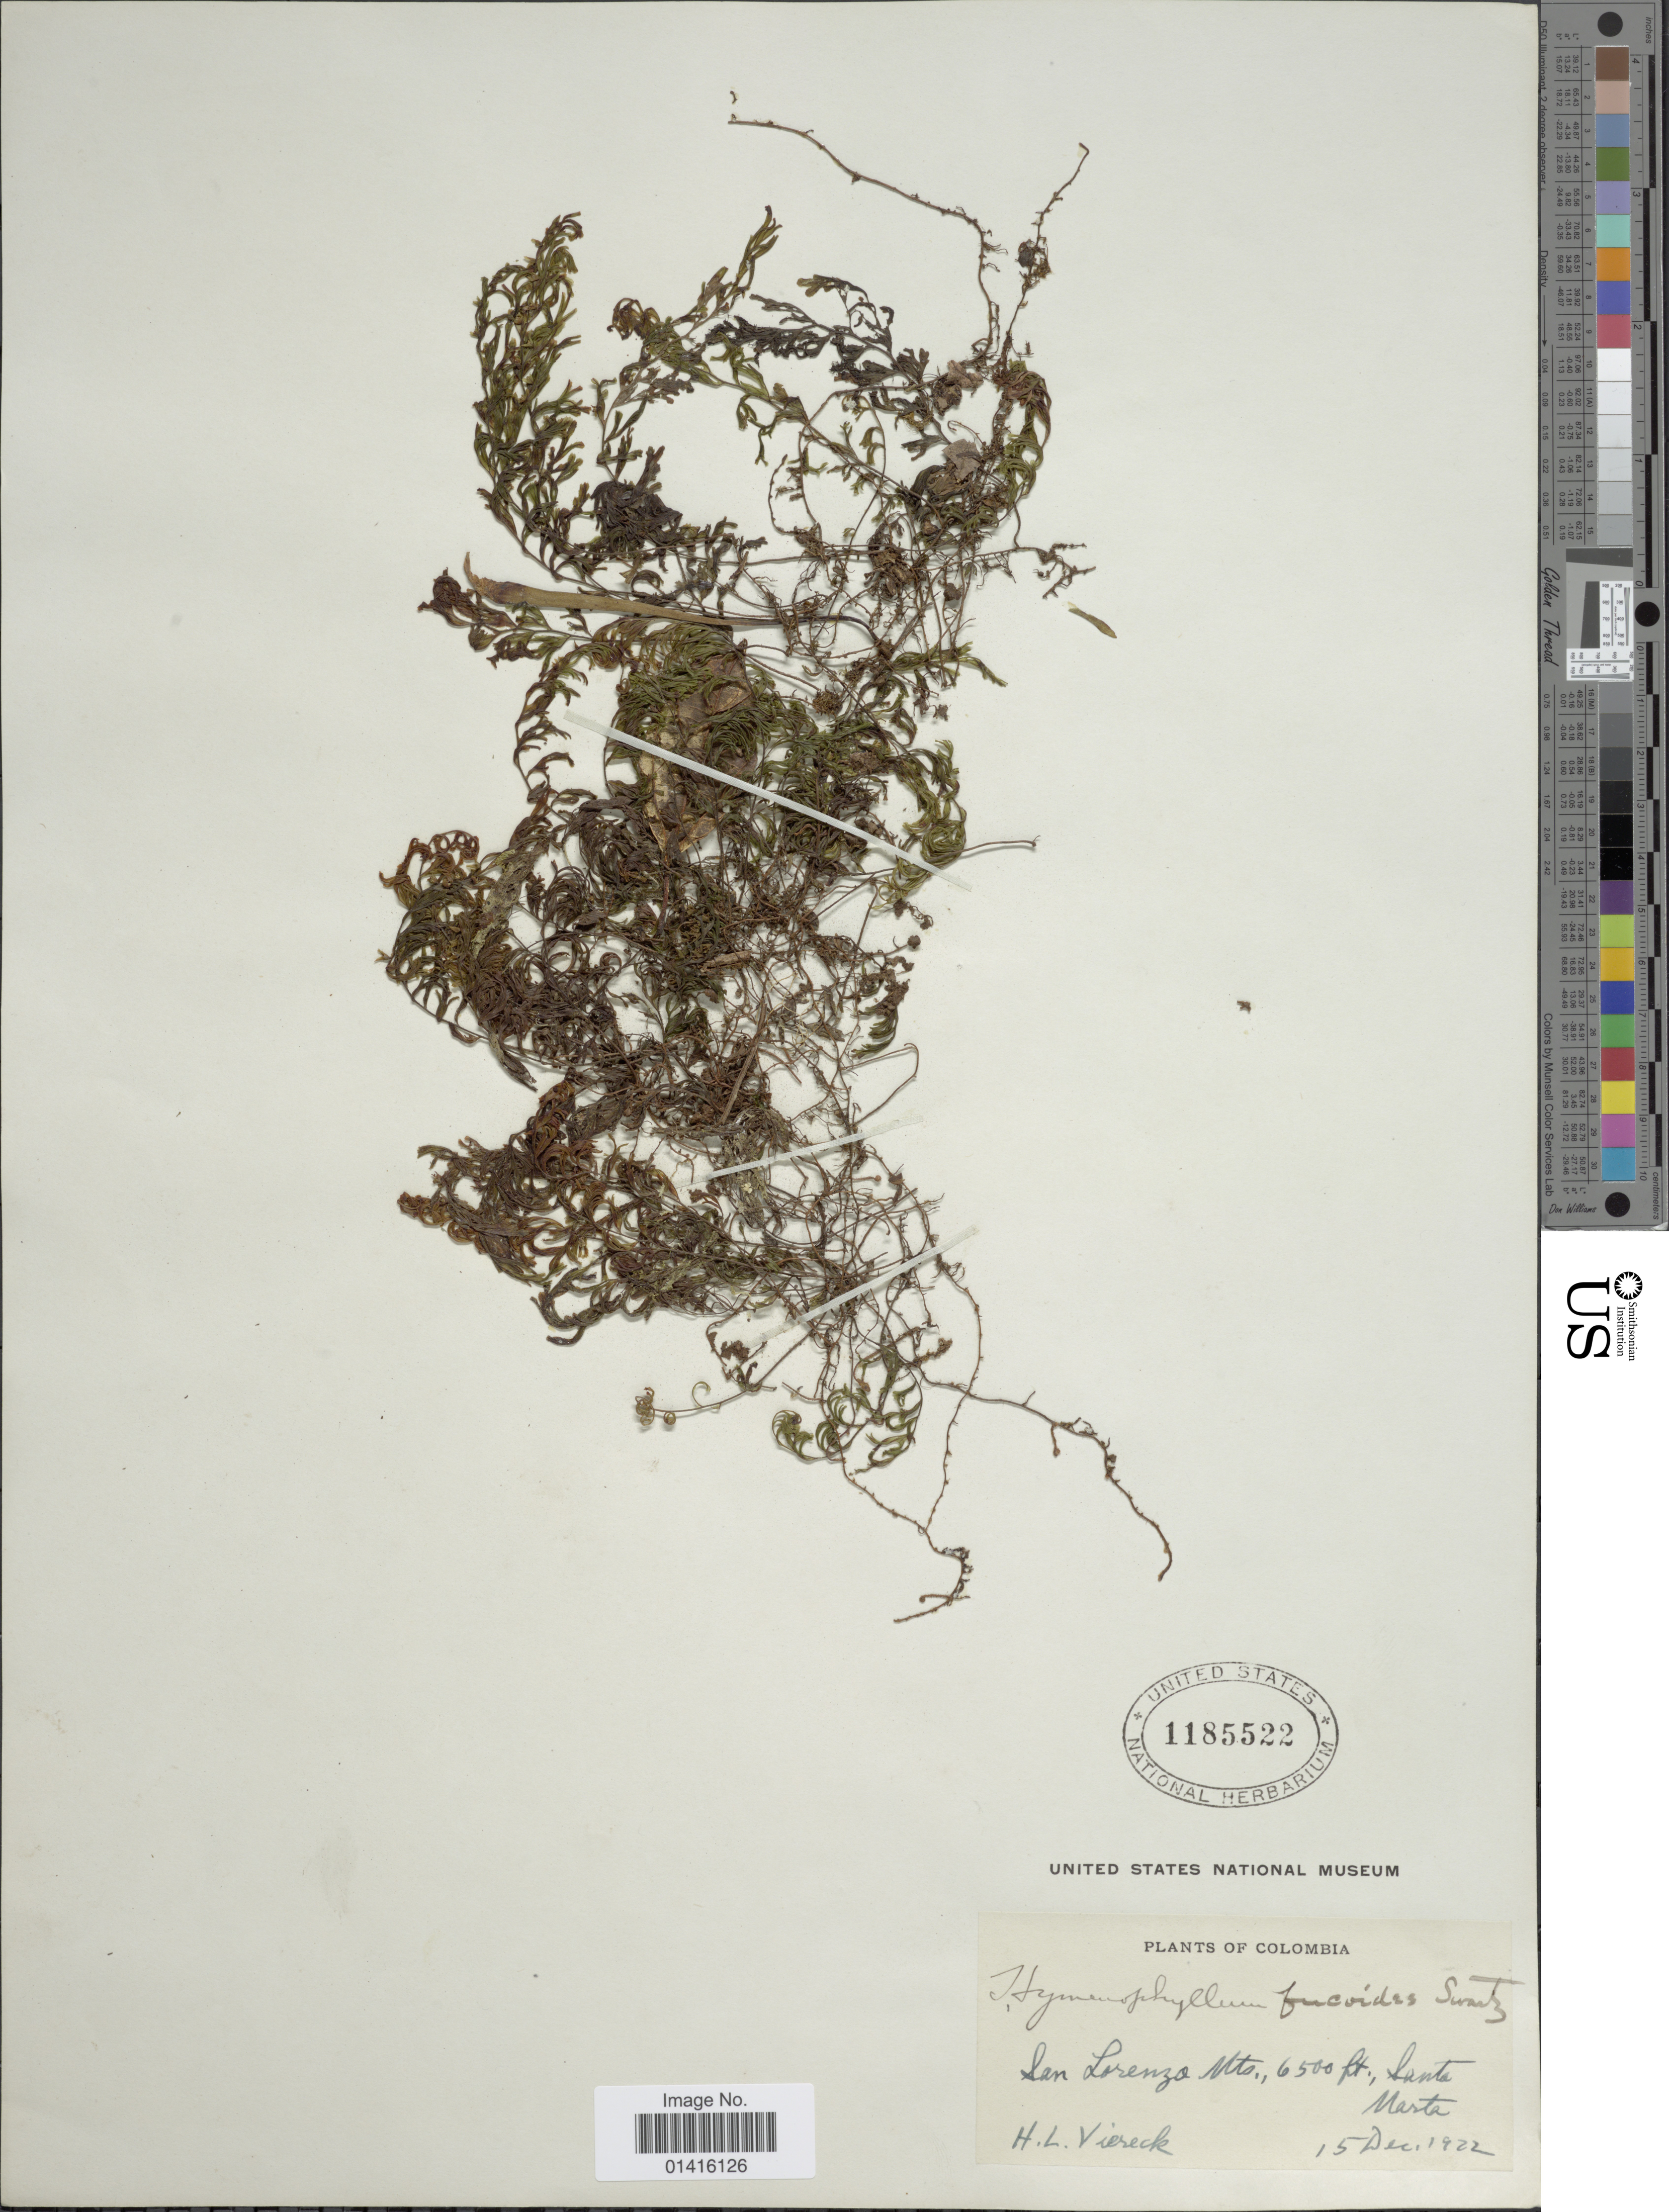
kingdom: Plantae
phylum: Tracheophyta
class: Polypodiopsida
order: Hymenophyllales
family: Hymenophyllaceae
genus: Hymenophyllum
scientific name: Hymenophyllum fucoides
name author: (Sw.) Sw.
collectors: H. L. Viereck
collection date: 1922-12-15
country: Colombia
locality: San Lorenzo Mts., Santa Marta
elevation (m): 1981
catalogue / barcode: US 1185522